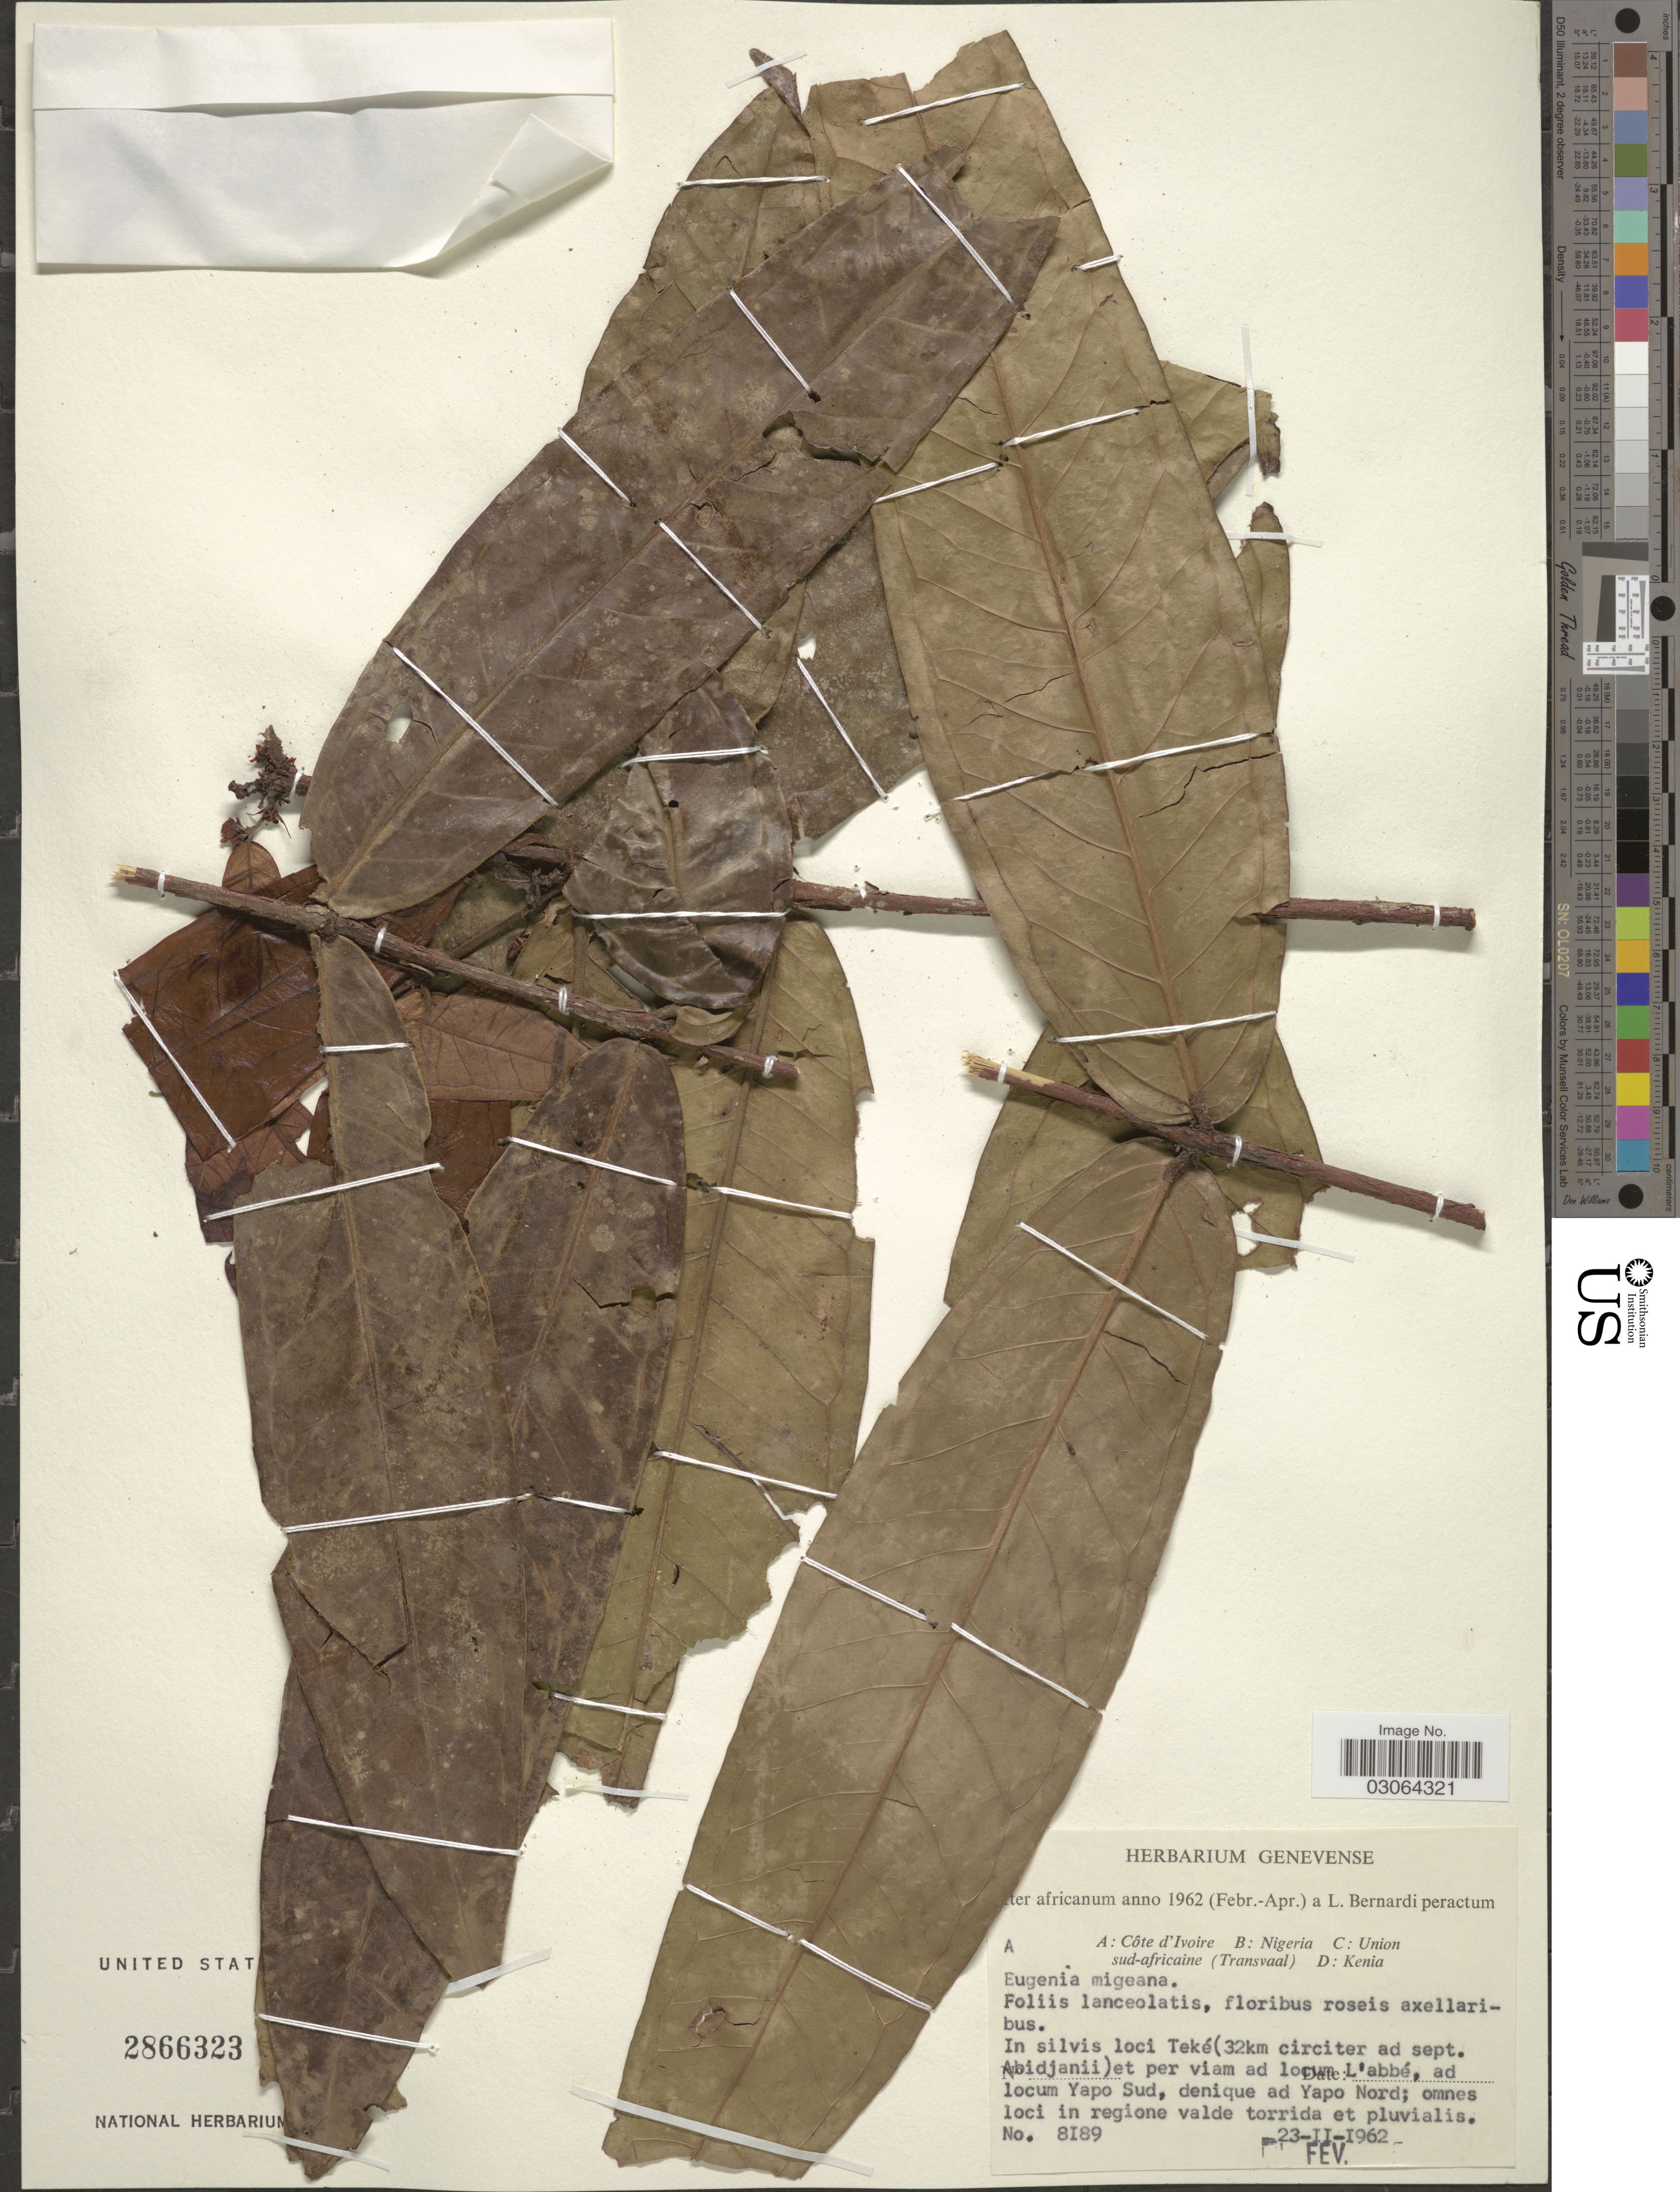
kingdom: Plantae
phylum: Tracheophyta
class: Magnoliopsida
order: Myrtales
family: Myrtaceae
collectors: L. Bernardi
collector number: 8189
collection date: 1962-02-23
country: Ivory Coast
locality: A: Côte d'Ivoire, L'abbé, ad locum Yapo Sud, denique ad Yapo Nord.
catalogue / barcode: US 2866323